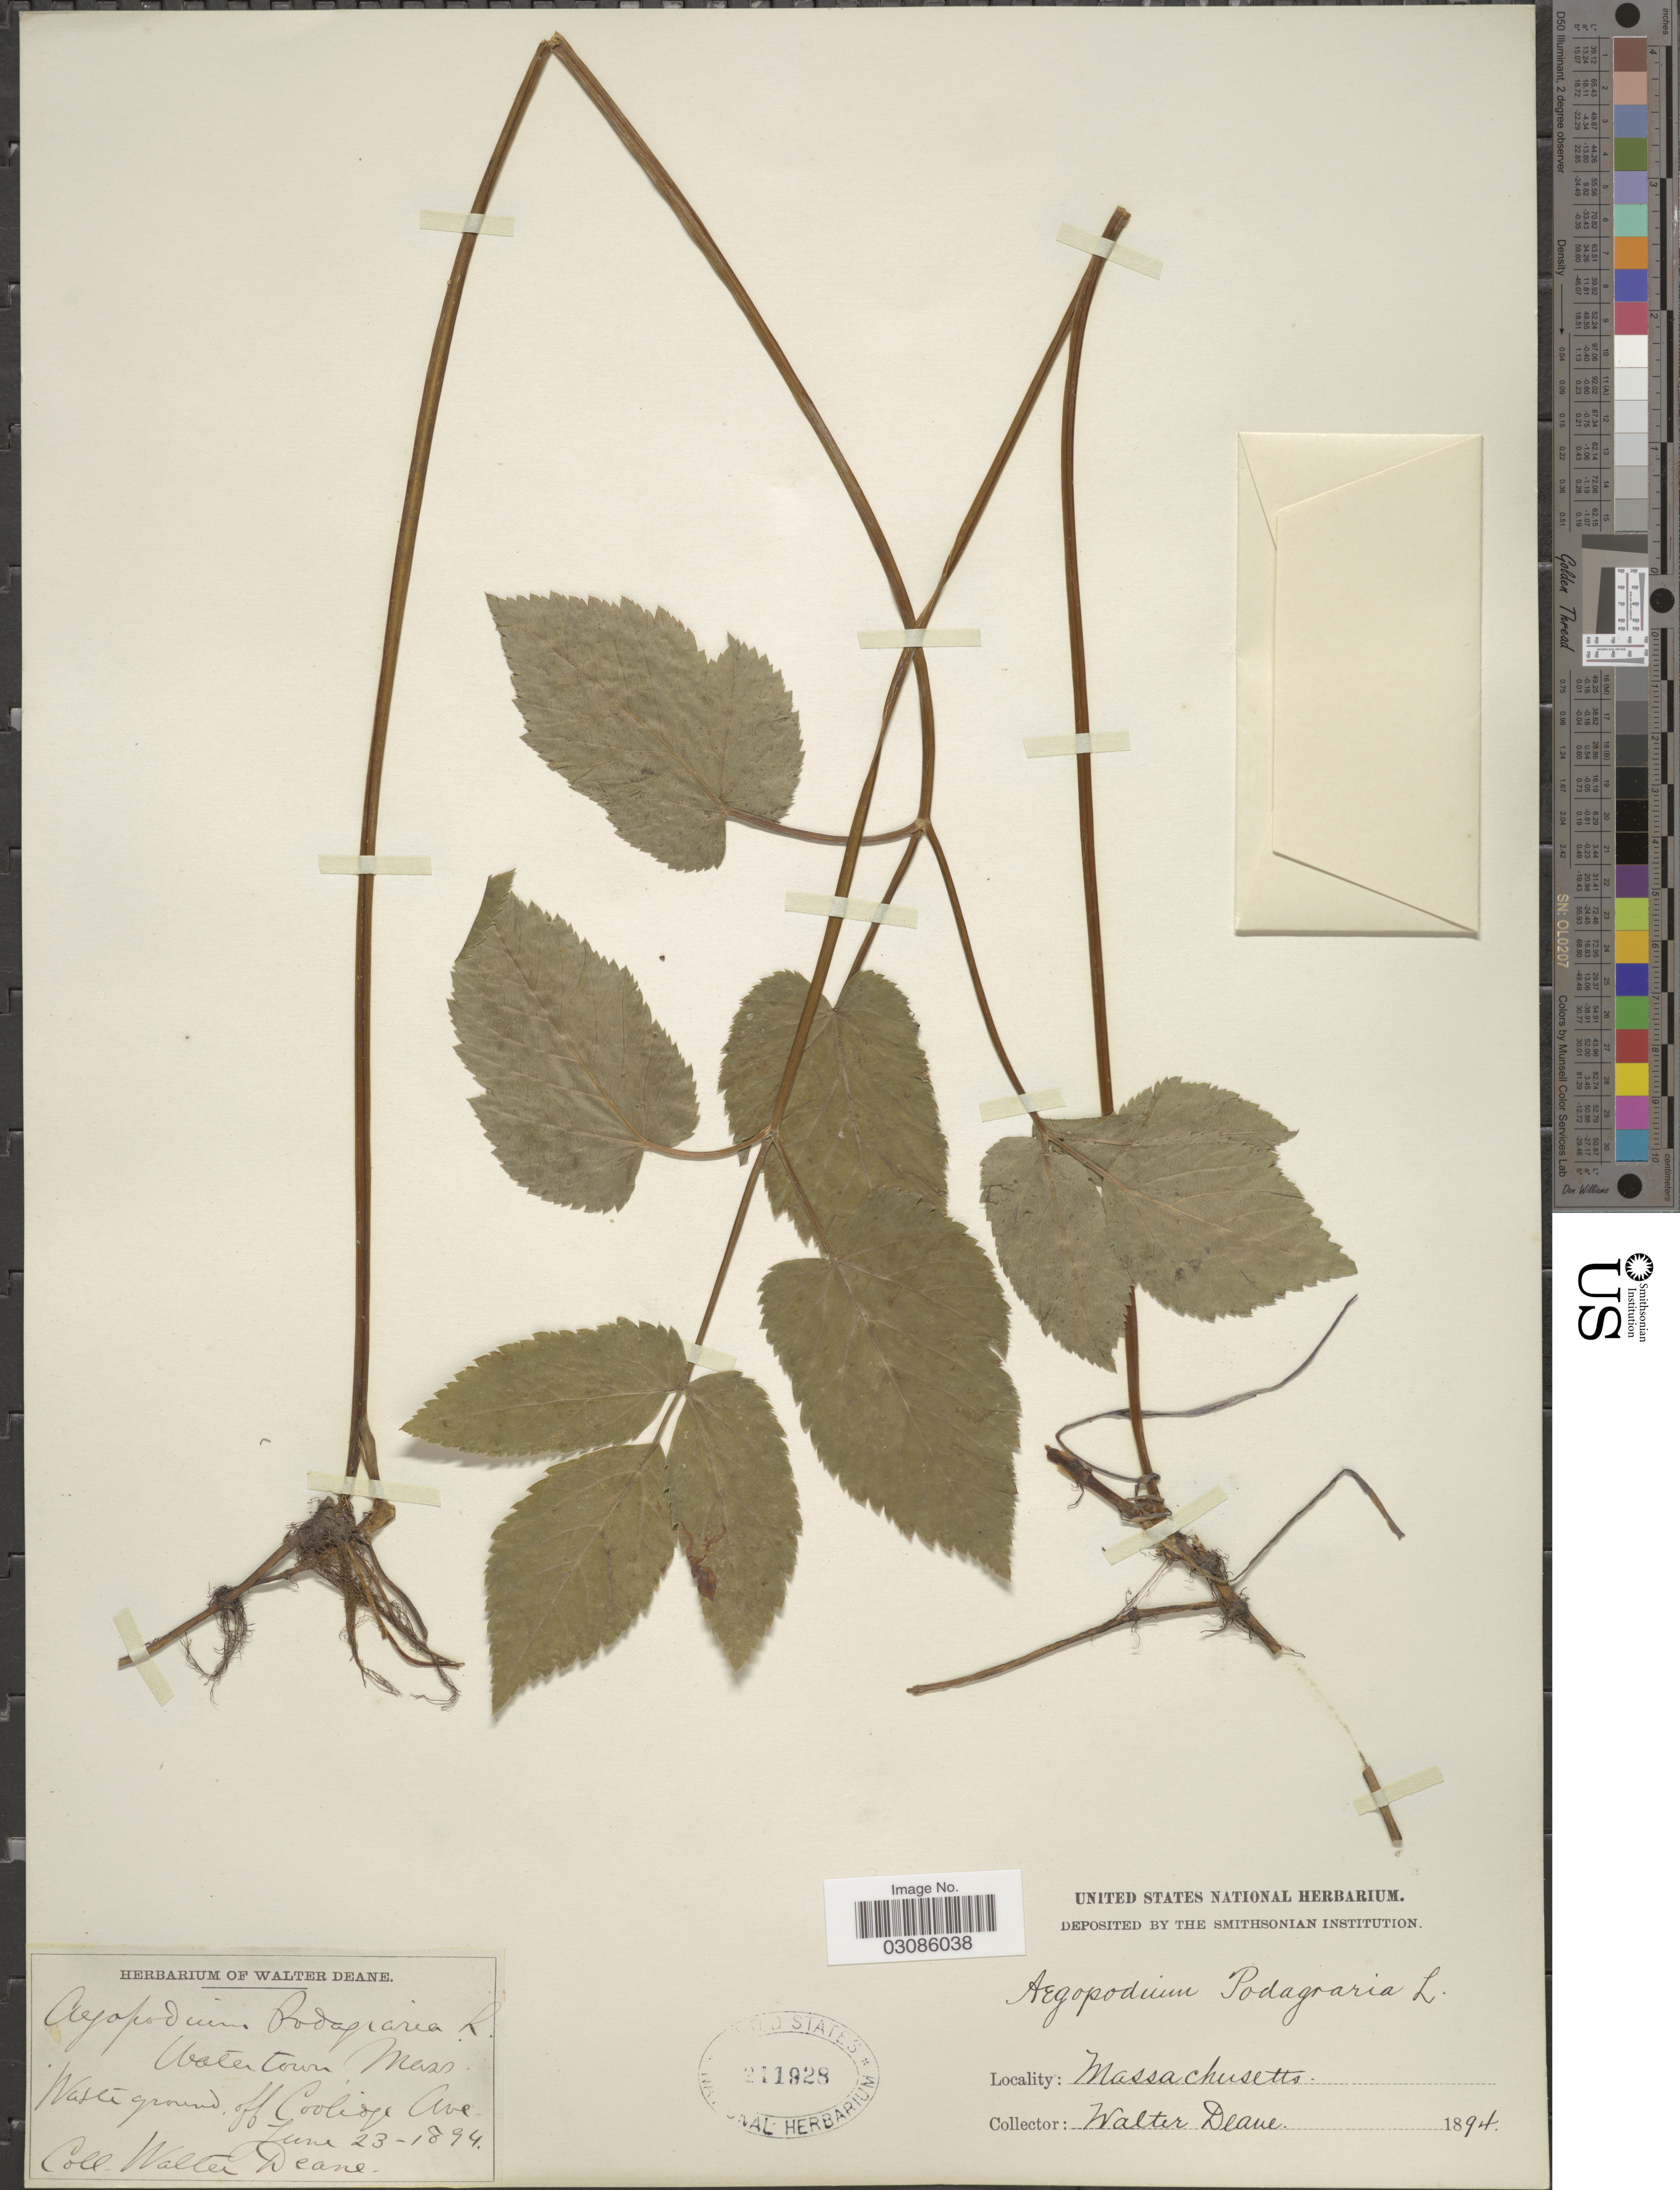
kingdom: Plantae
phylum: Tracheophyta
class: Magnoliopsida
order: Apiales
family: Apiaceae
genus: Aegopodium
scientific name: Aegopodium podagraria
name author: L.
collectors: W. Deane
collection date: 1894-06-23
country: United States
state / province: Massachusetts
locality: Watertown, Waste ground off Coolidge Ave.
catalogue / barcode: US 211928